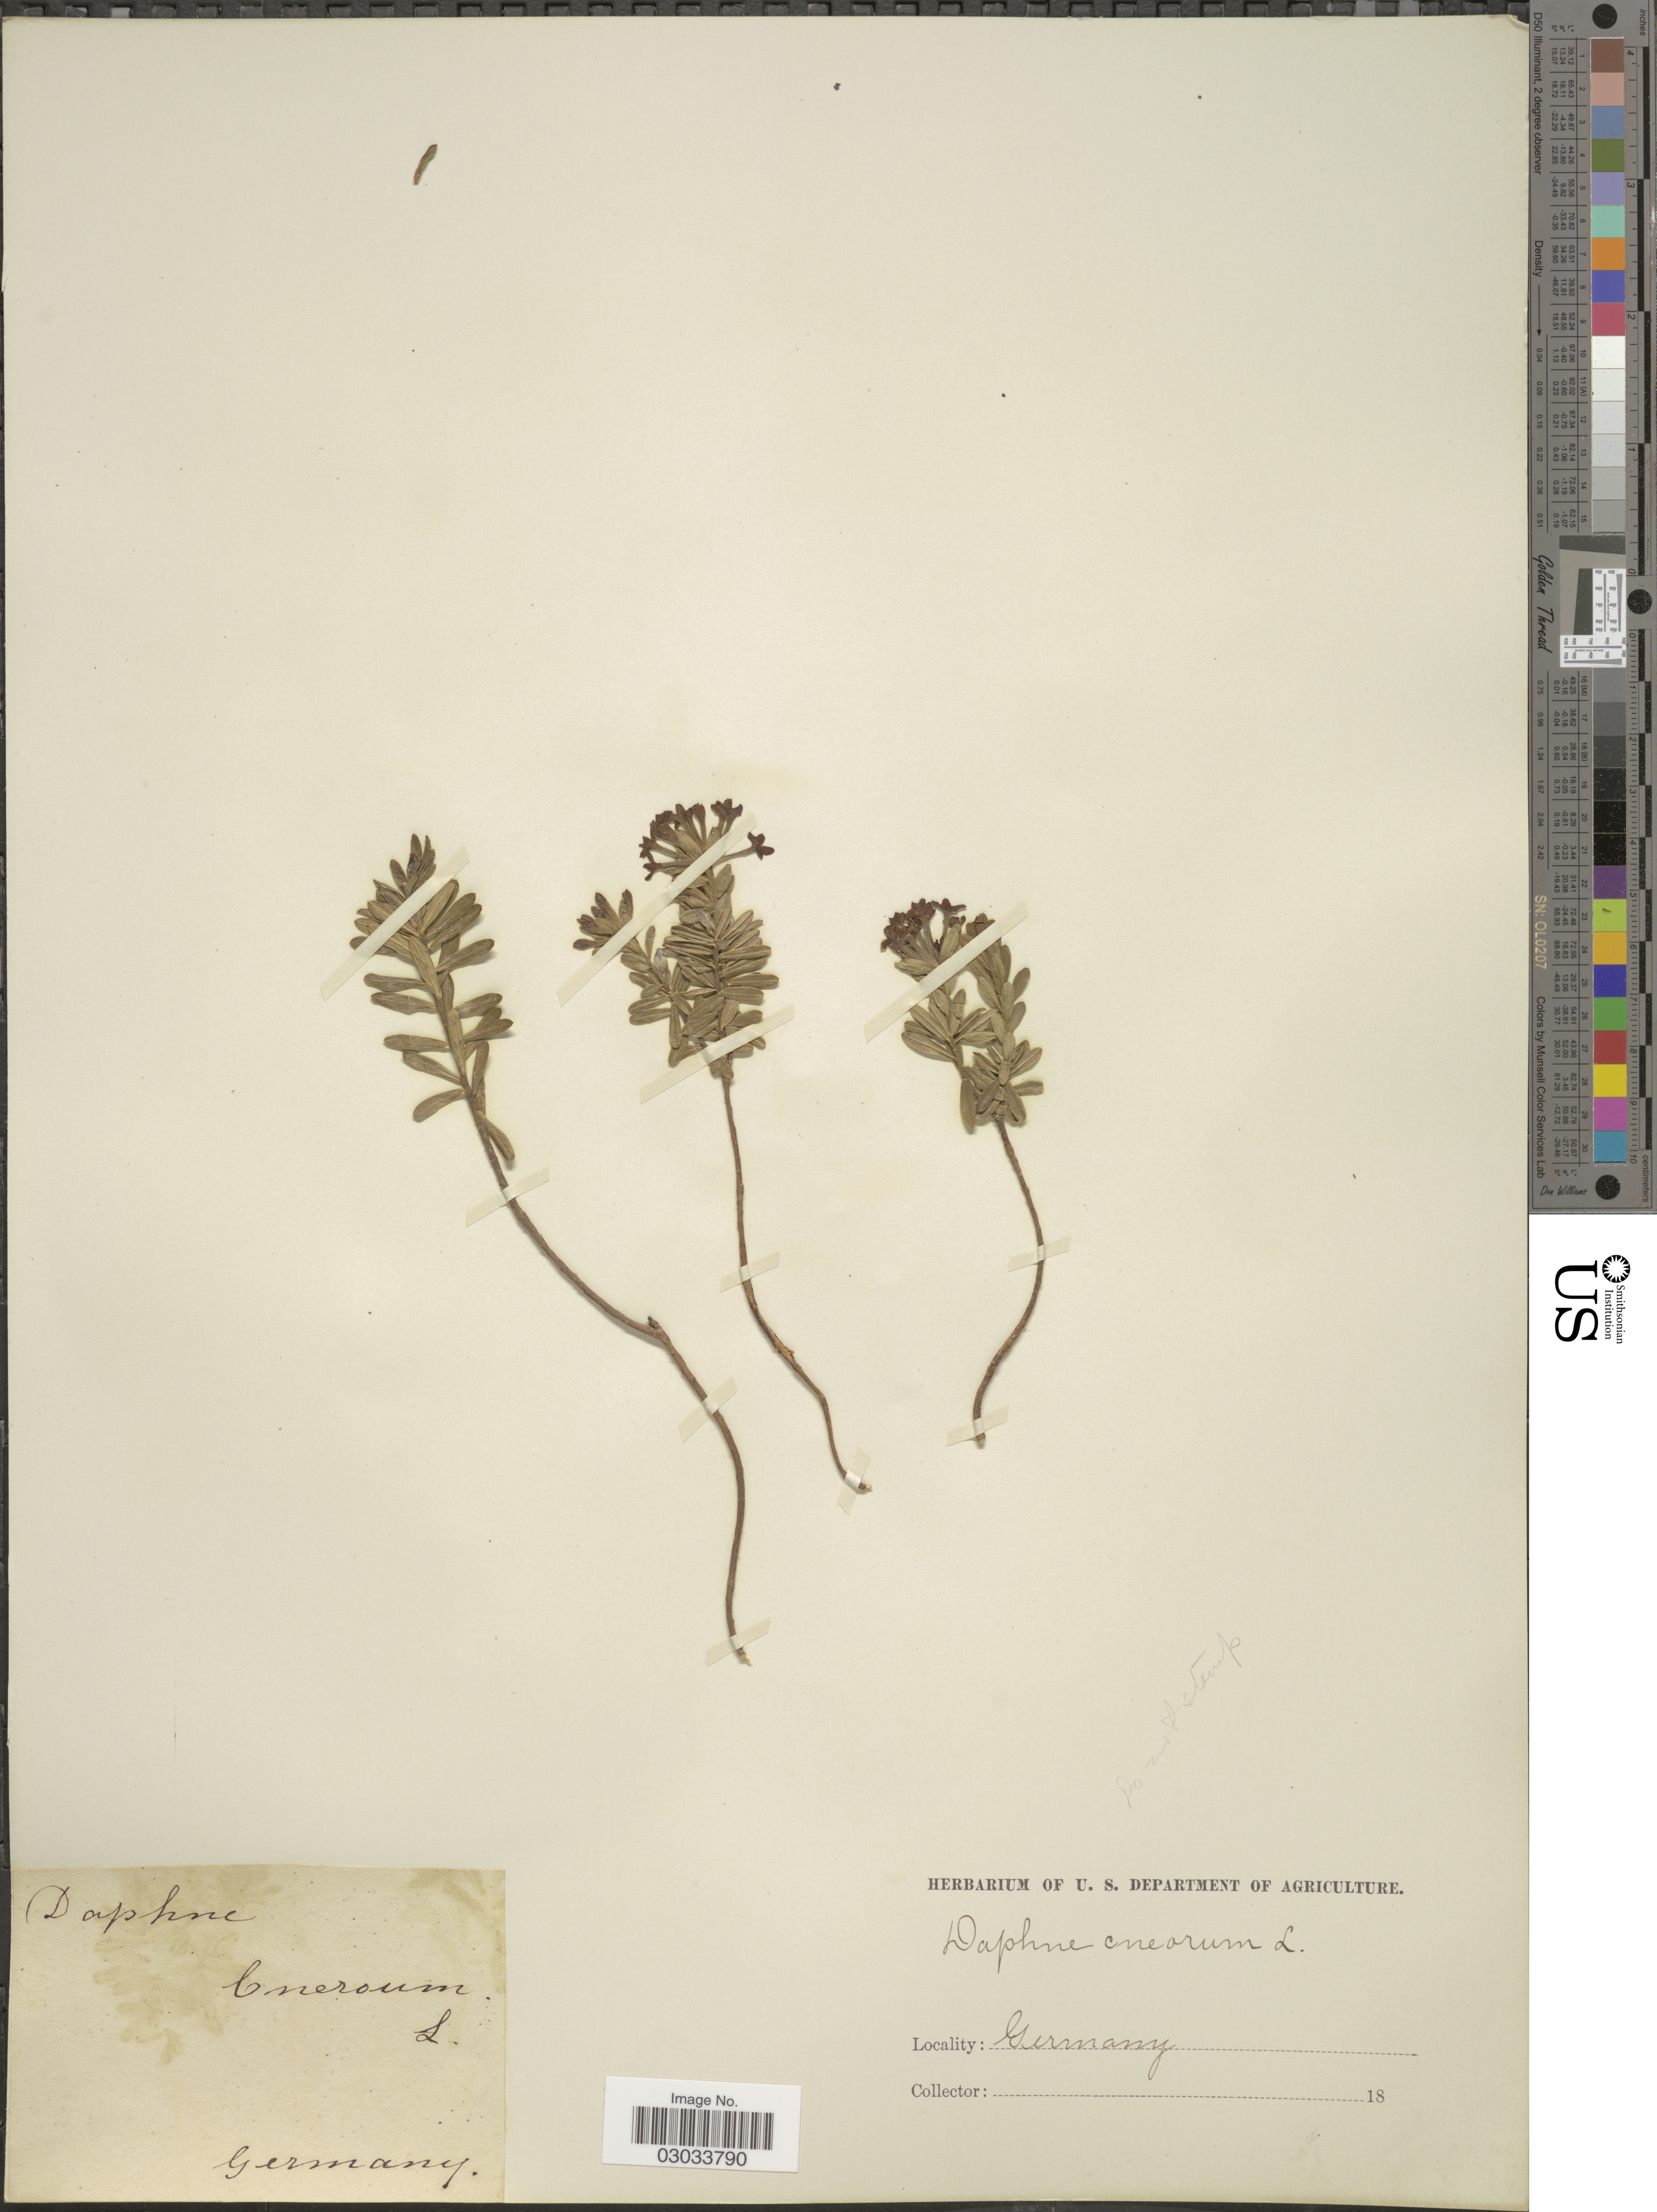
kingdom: Plantae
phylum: Tracheophyta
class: Magnoliopsida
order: Malvales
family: Thymelaeaceae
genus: Daphne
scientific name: Daphne cneorum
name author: L.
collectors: Facchini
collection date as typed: Transcribed d/m/y: //18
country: Germany